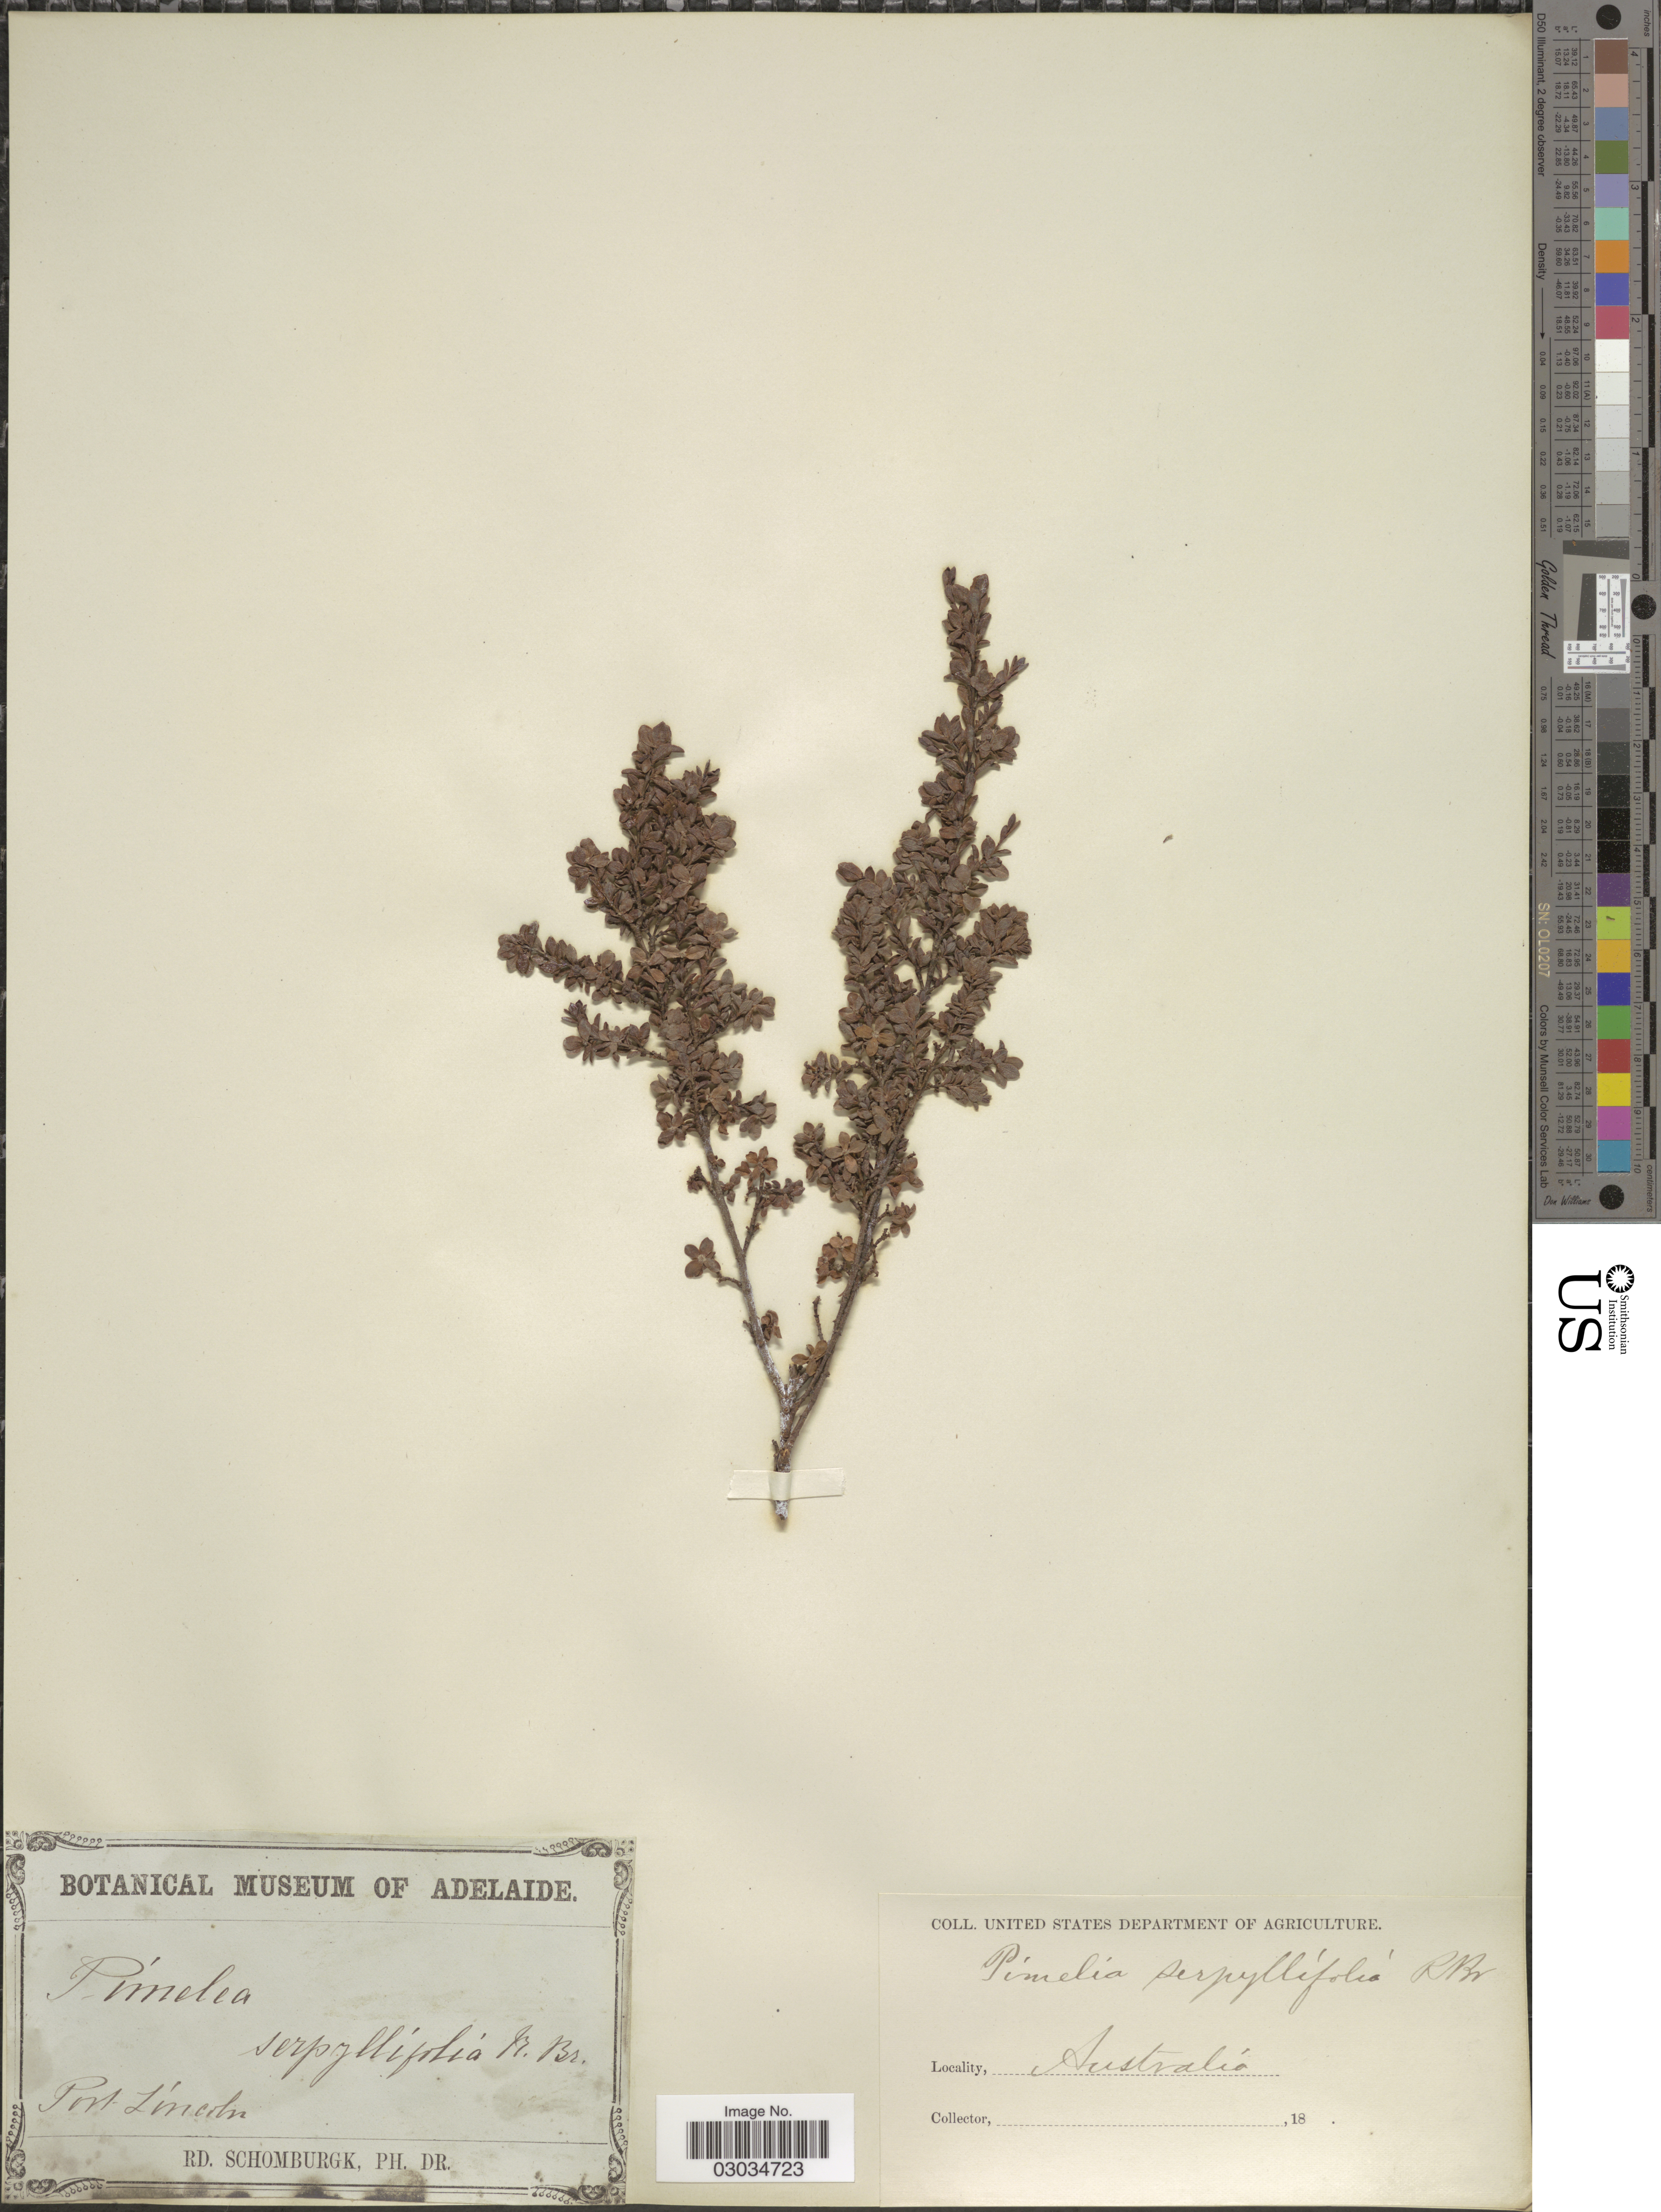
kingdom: Plantae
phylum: Tracheophyta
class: Magnoliopsida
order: Malvales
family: Thymelaeaceae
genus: Pimelea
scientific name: Pimelea serpyllifolia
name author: R. Br.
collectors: M. R. Schomburgk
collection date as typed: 18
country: Australia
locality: Port Lincoln.